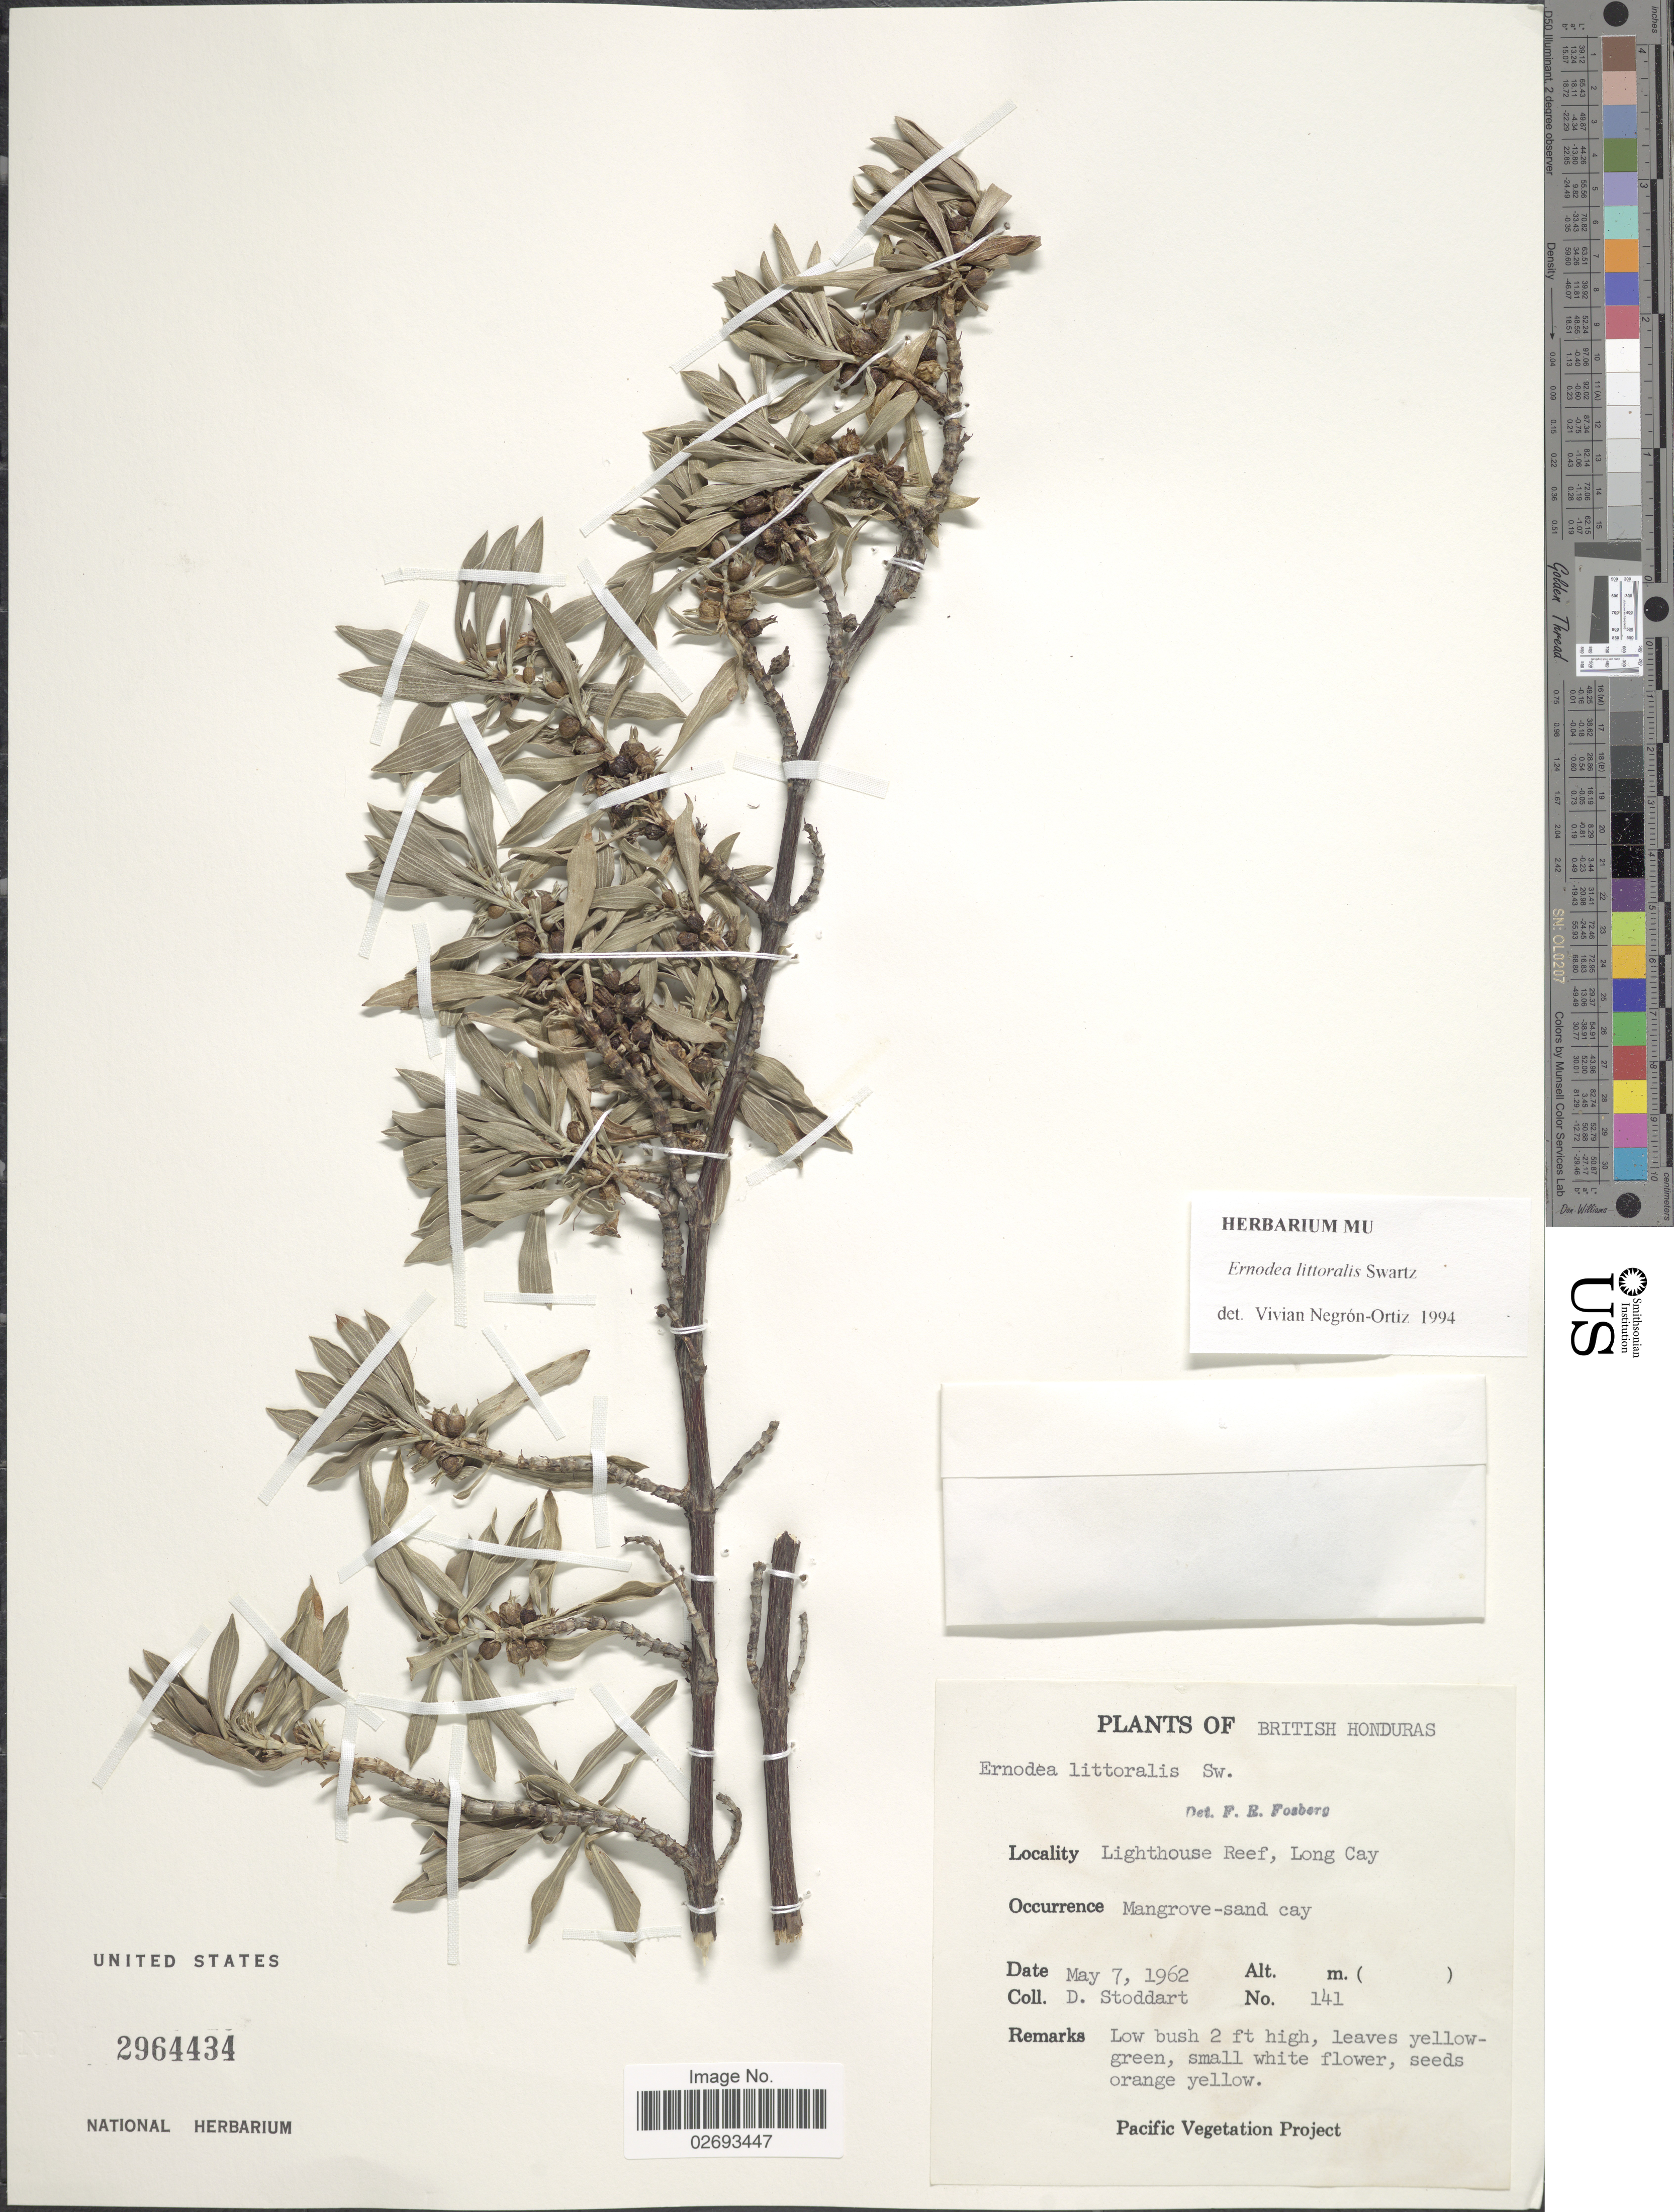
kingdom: Plantae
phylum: Tracheophyta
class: Magnoliopsida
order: Gentianales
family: Rubiaceae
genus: Ernodea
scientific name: Ernodea littoralis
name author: Sw.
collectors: D. R. Stoddart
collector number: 141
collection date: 1962-05-07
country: Belize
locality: British Honduras. Lighthouse Reef, Long Cay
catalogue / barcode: US 2964434